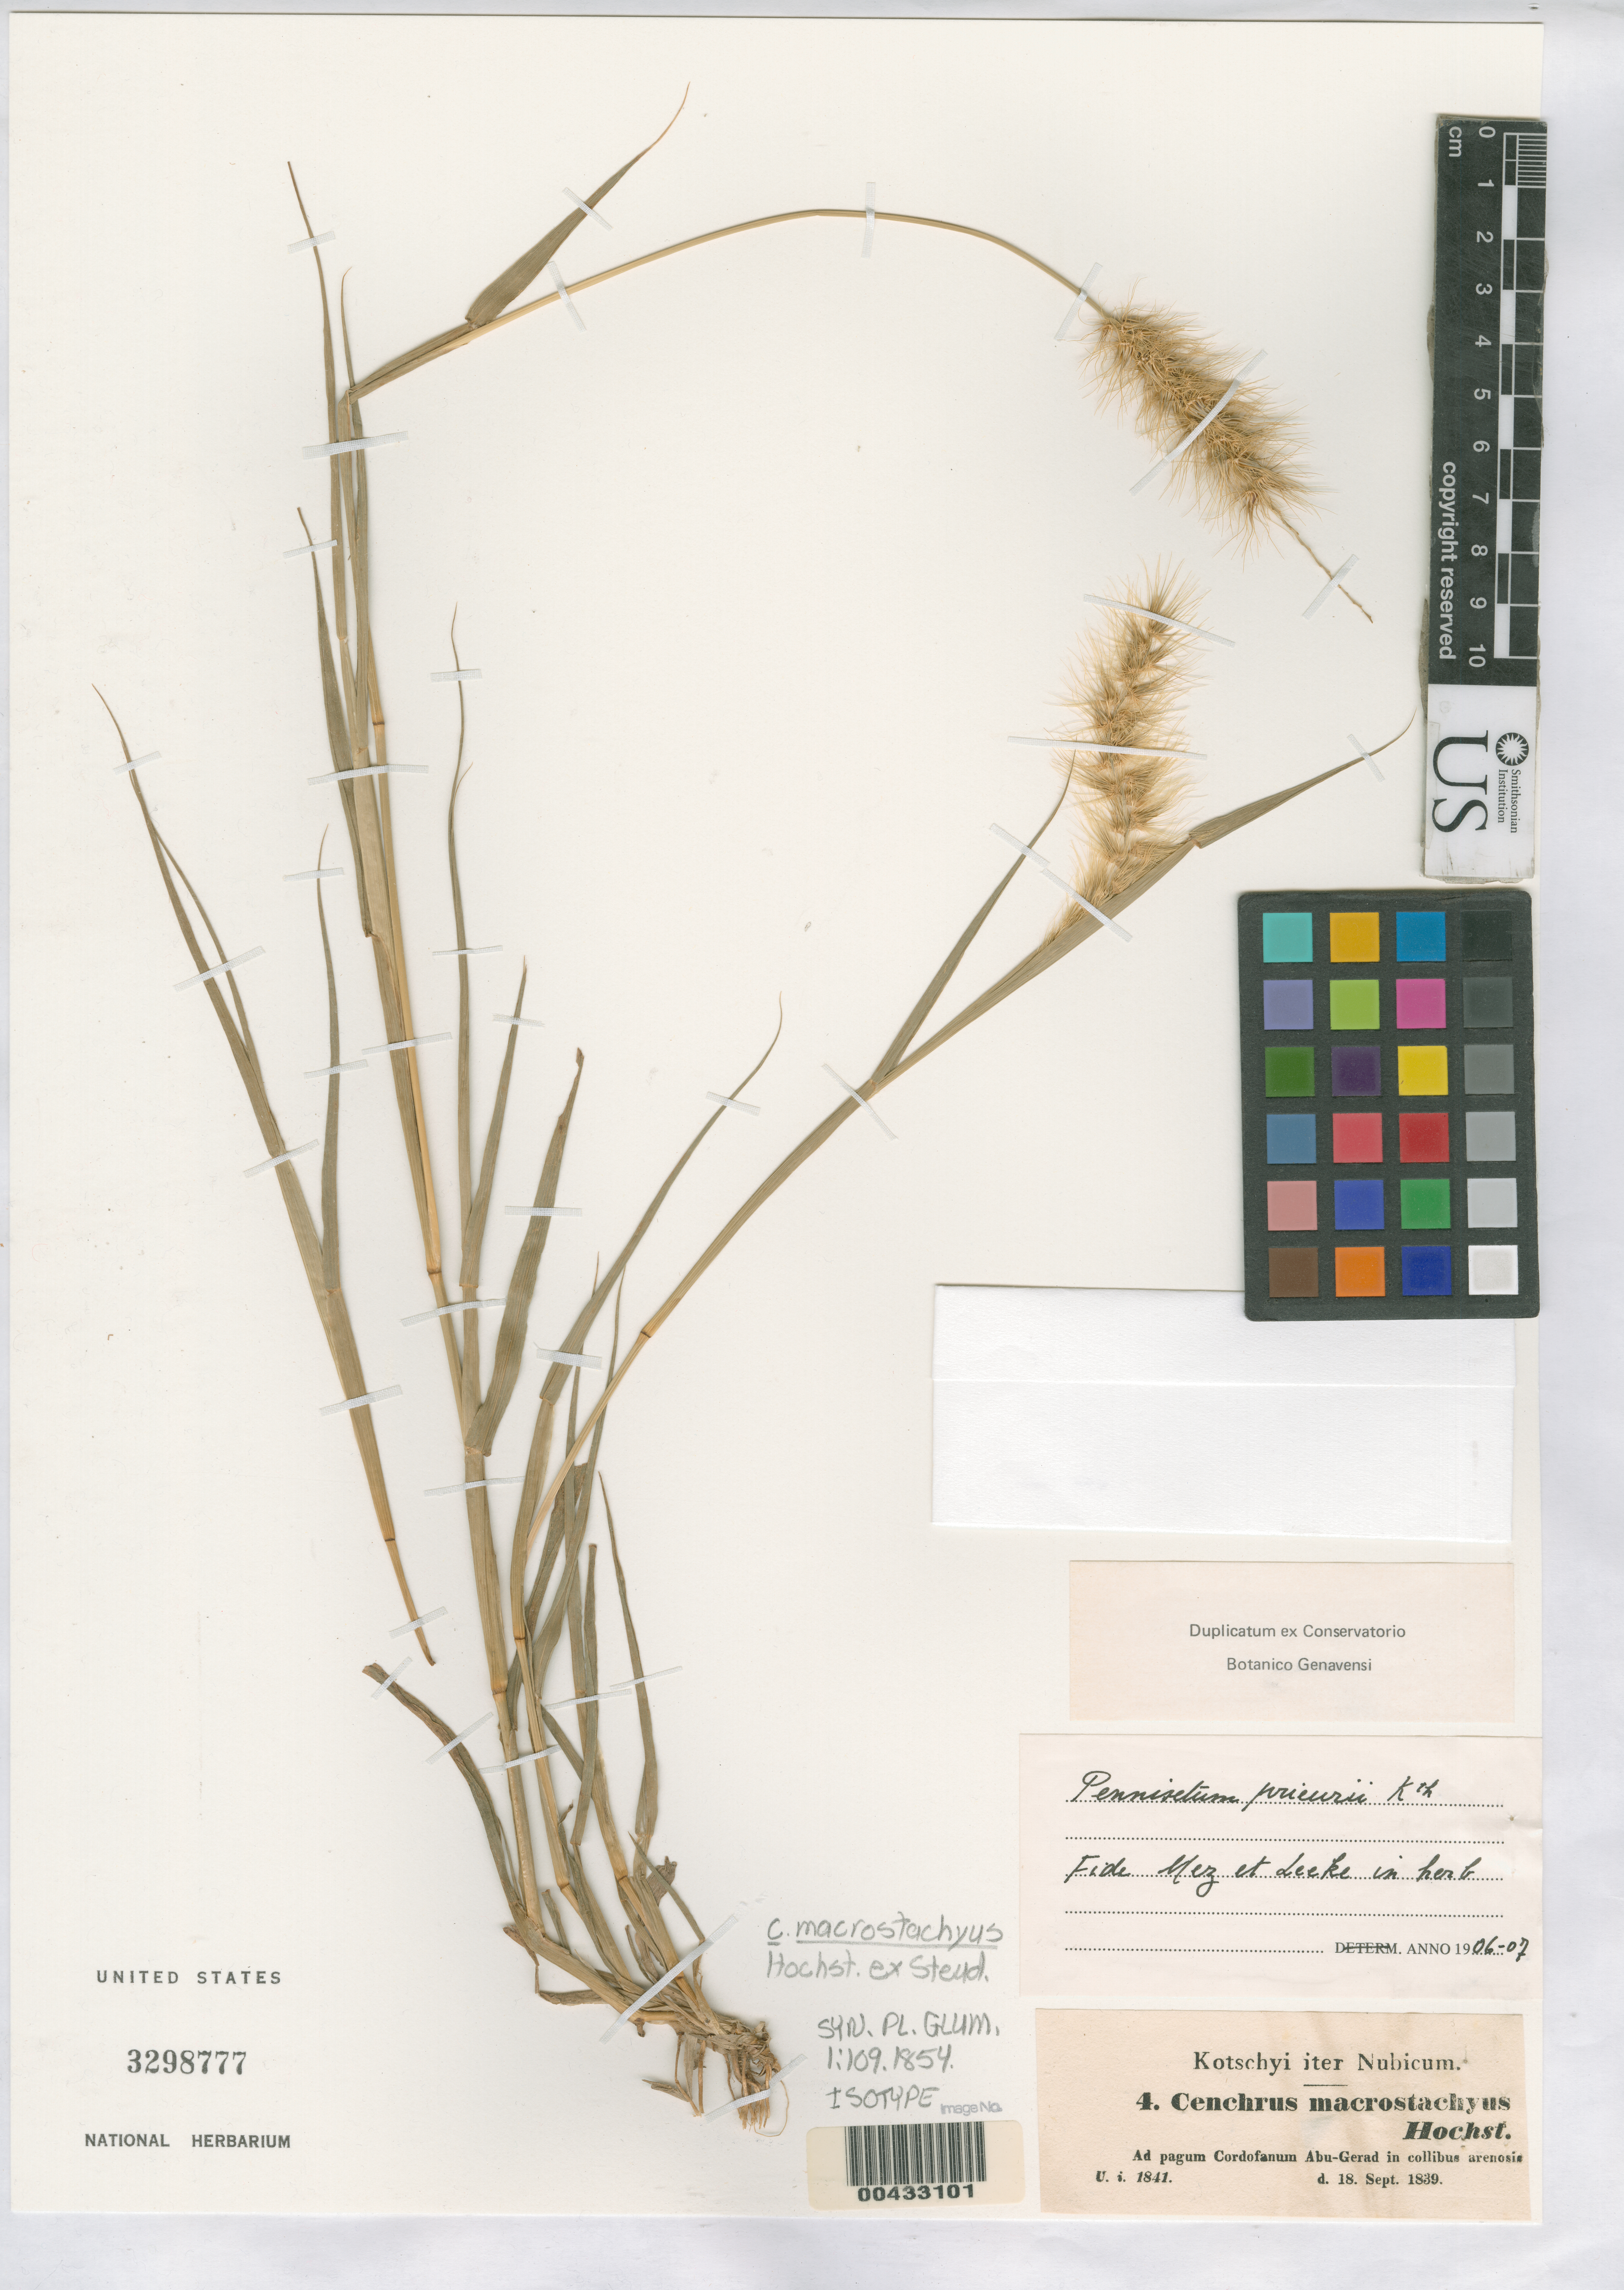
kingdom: Plantae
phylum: Tracheophyta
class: Liliopsida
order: Poales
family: Poaceae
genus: Cenchrus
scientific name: Cenchrus macrostachyus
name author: Hochst. ex Steud.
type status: Isotype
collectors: K. G. Kotschy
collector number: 4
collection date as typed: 18 Sep 1839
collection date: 1839-09-18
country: Sudan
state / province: Ġharb Kurdufān / Janūb Kurdufān / Shamāl Kurdufān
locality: Ad Pagum Cordofanum Abu-gerad in collobus arenosis.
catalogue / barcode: US 3298777